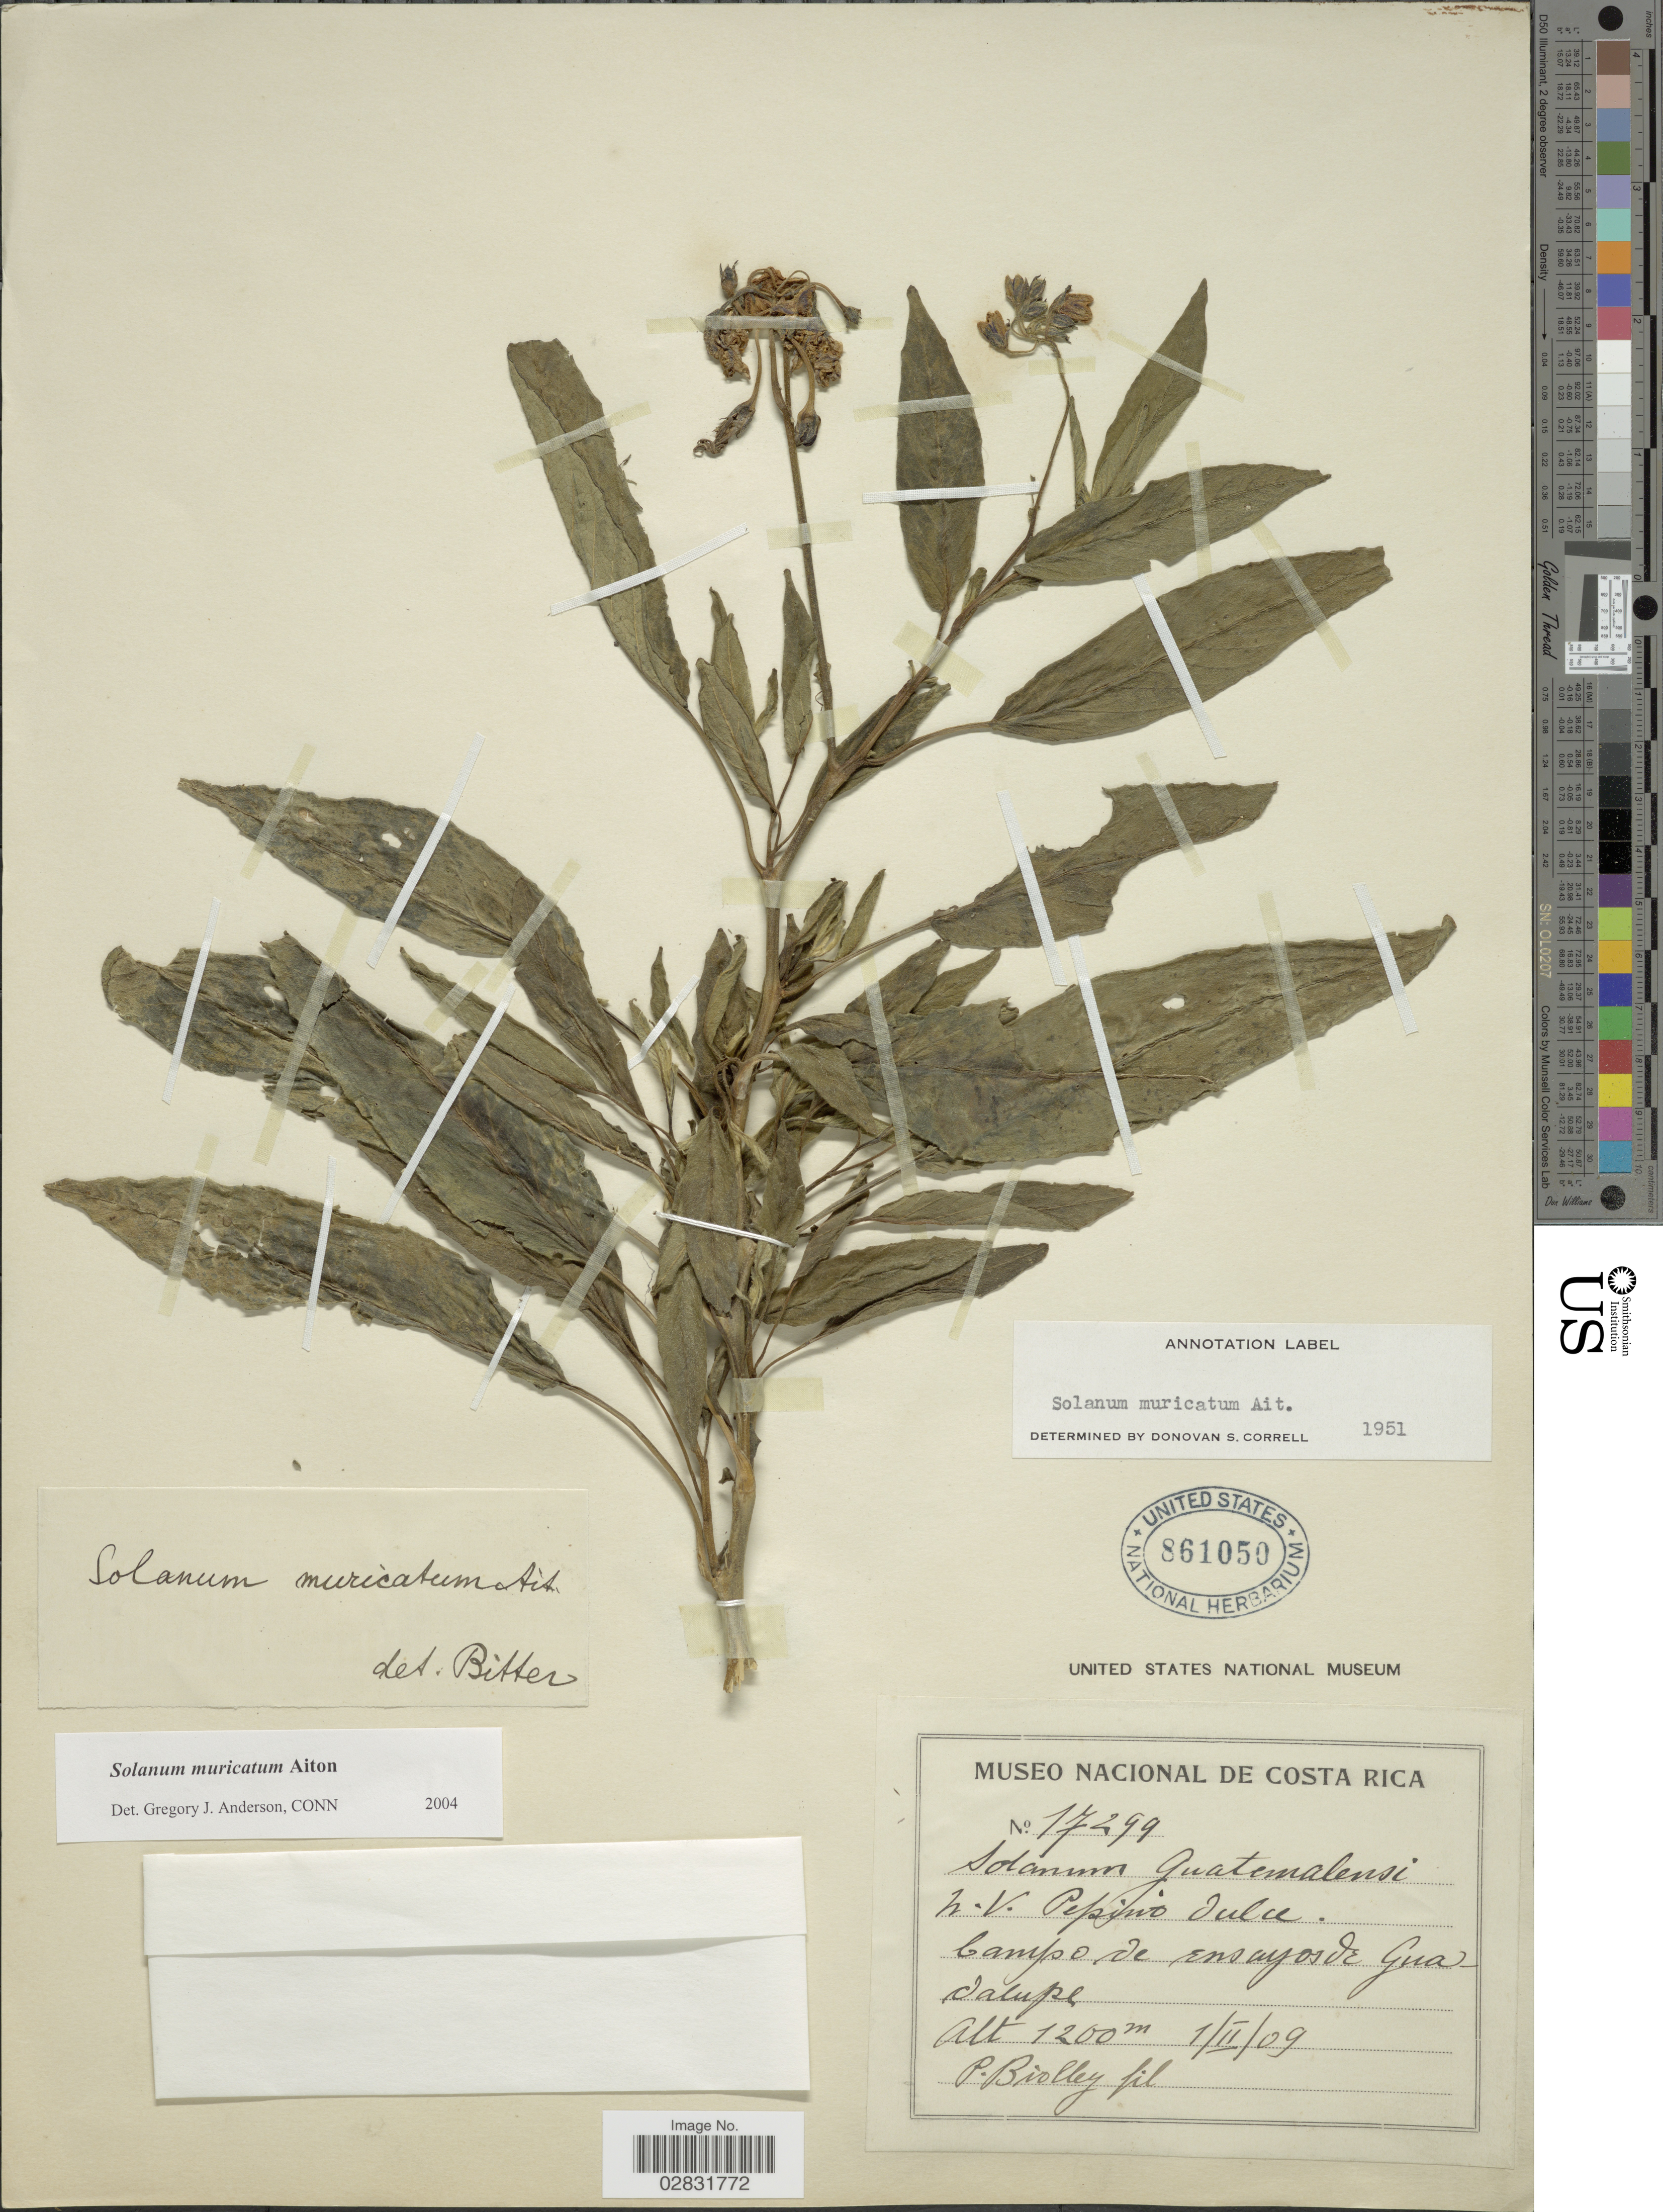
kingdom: Plantae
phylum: Tracheophyta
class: Magnoliopsida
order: Solanales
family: Solanaceae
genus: Solanum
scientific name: Solanum muricatum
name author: Aiton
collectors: P. Biolley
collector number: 17299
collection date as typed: Transcribed d/m/y: 1/2/9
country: Mexico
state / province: Baja California Norte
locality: Campo de ensayos de Guadalupe.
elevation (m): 1200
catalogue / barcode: US 861050